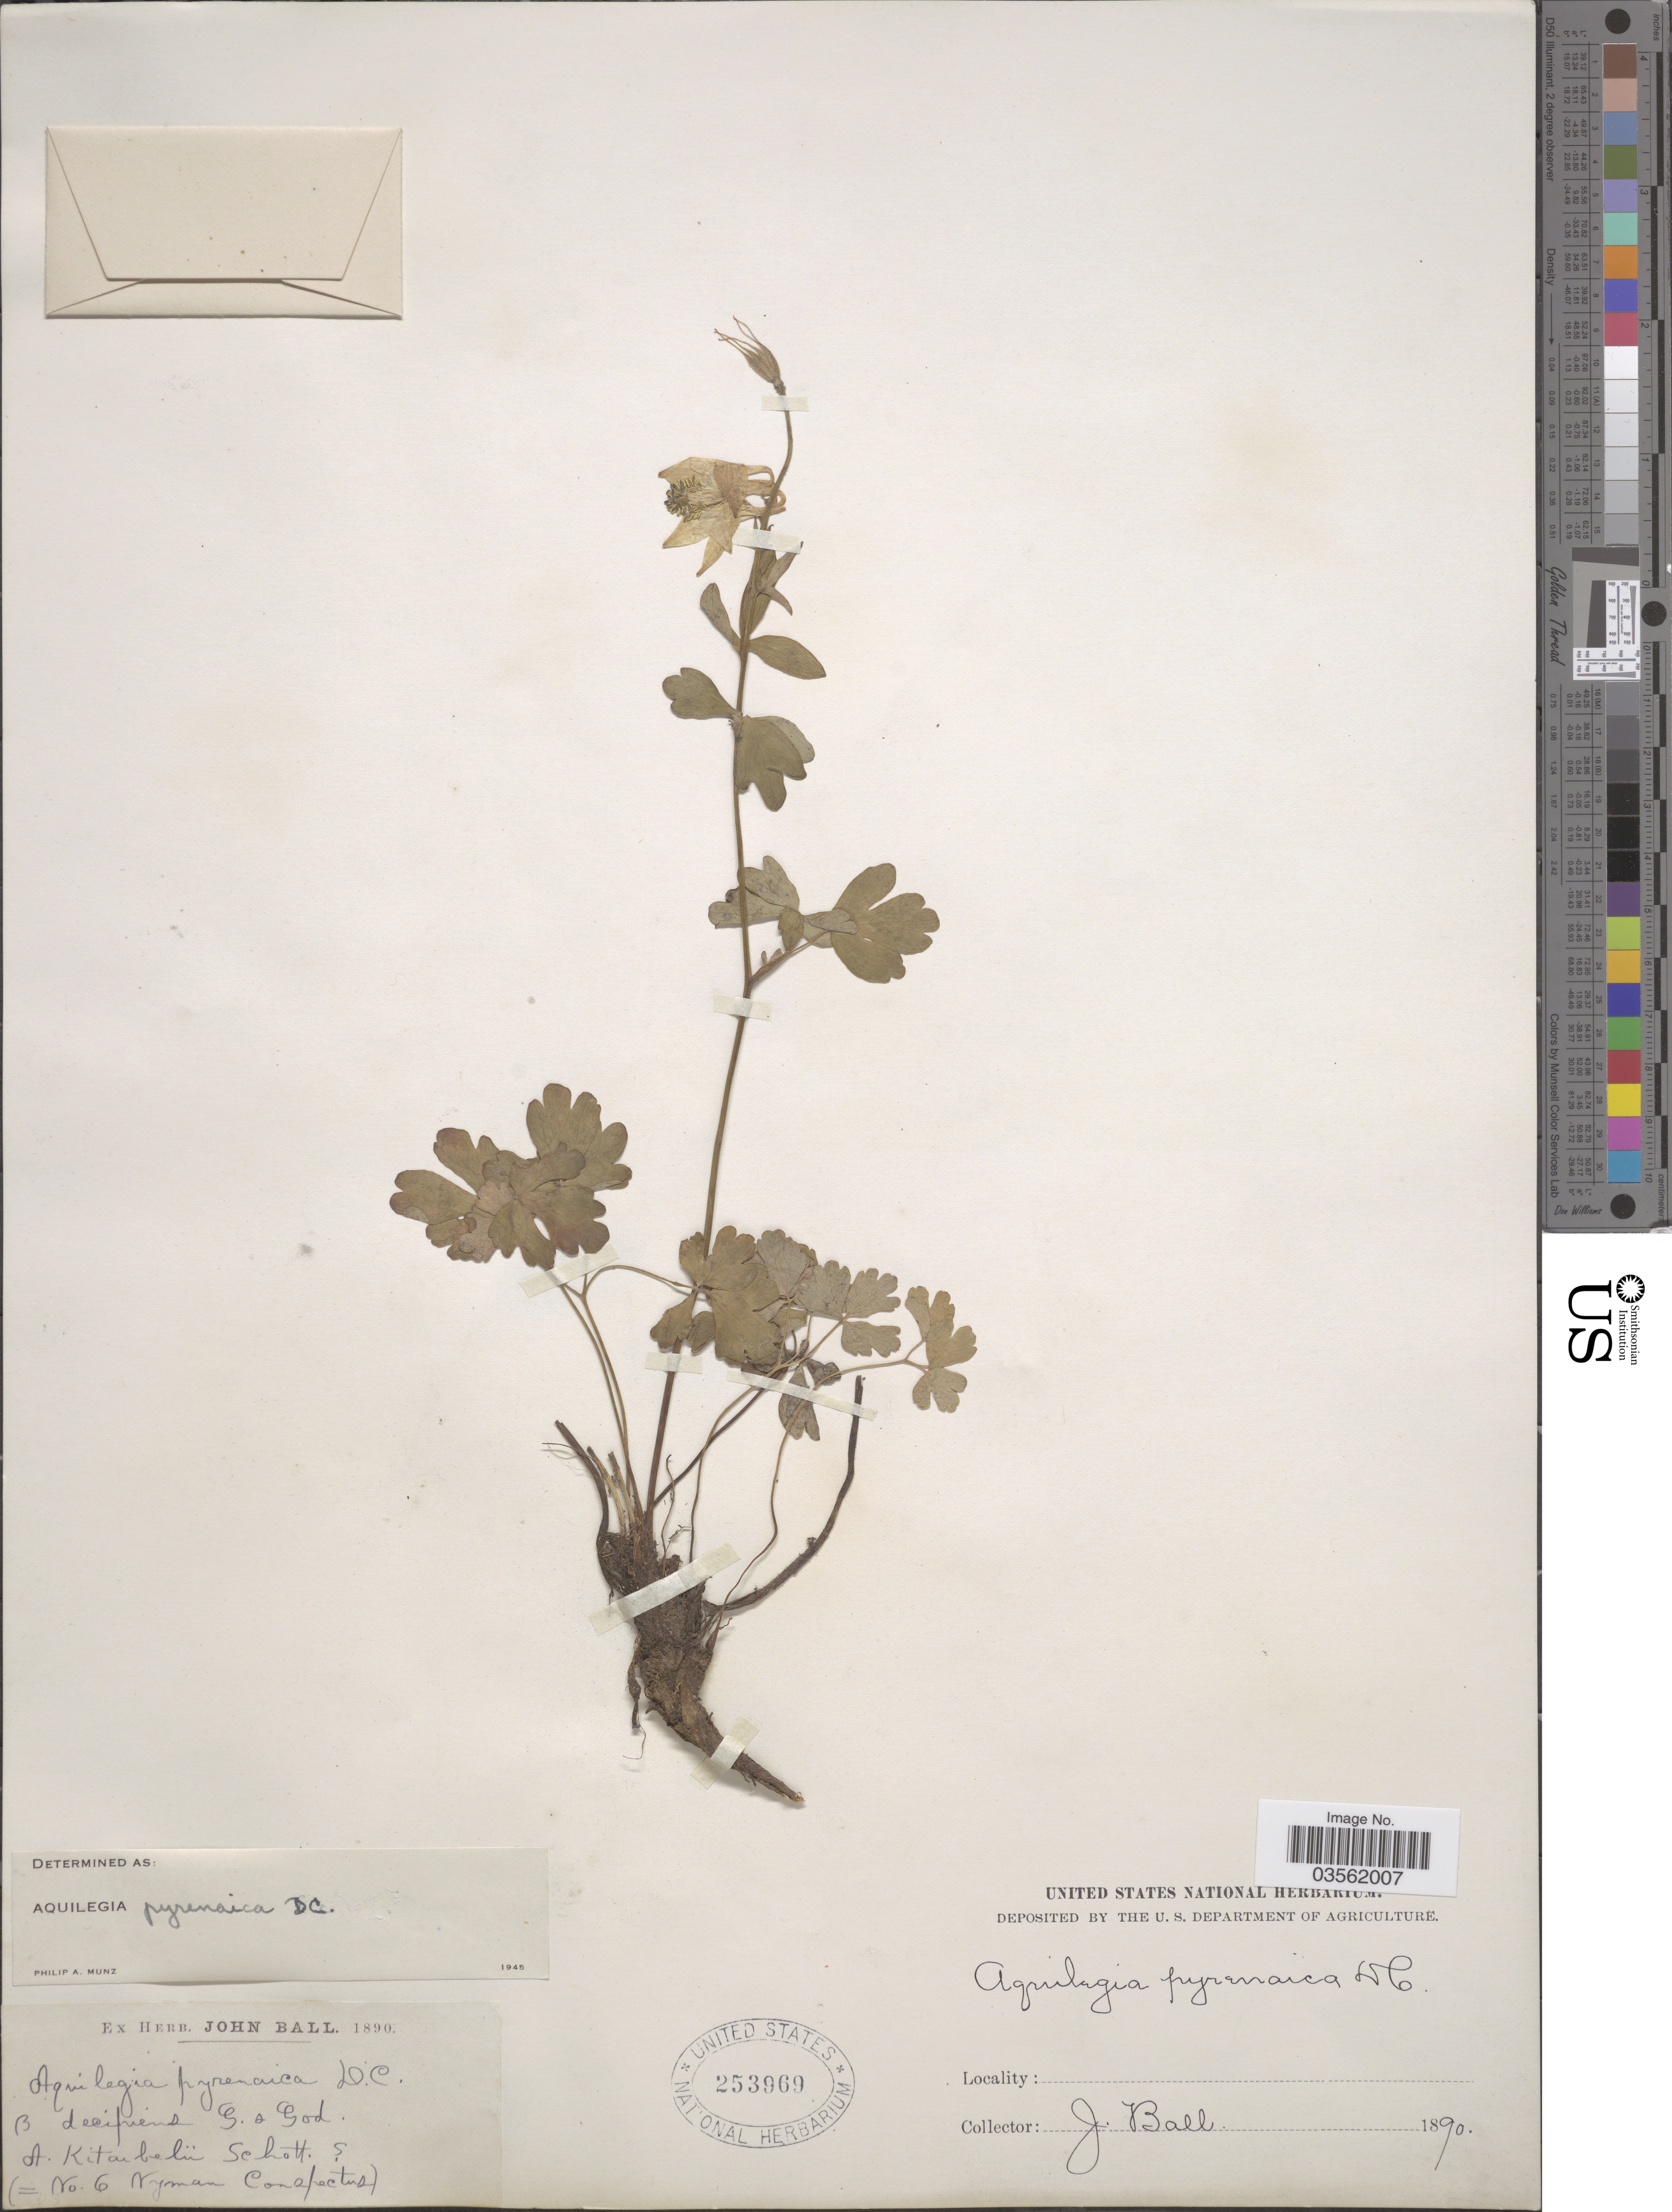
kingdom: Plantae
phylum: Tracheophyta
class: Magnoliopsida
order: Ranunculales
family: Ranunculaceae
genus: Aquilegia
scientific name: Aquilegia pyrenaica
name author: DC.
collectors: J. Ball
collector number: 6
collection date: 1890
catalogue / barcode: US 253969